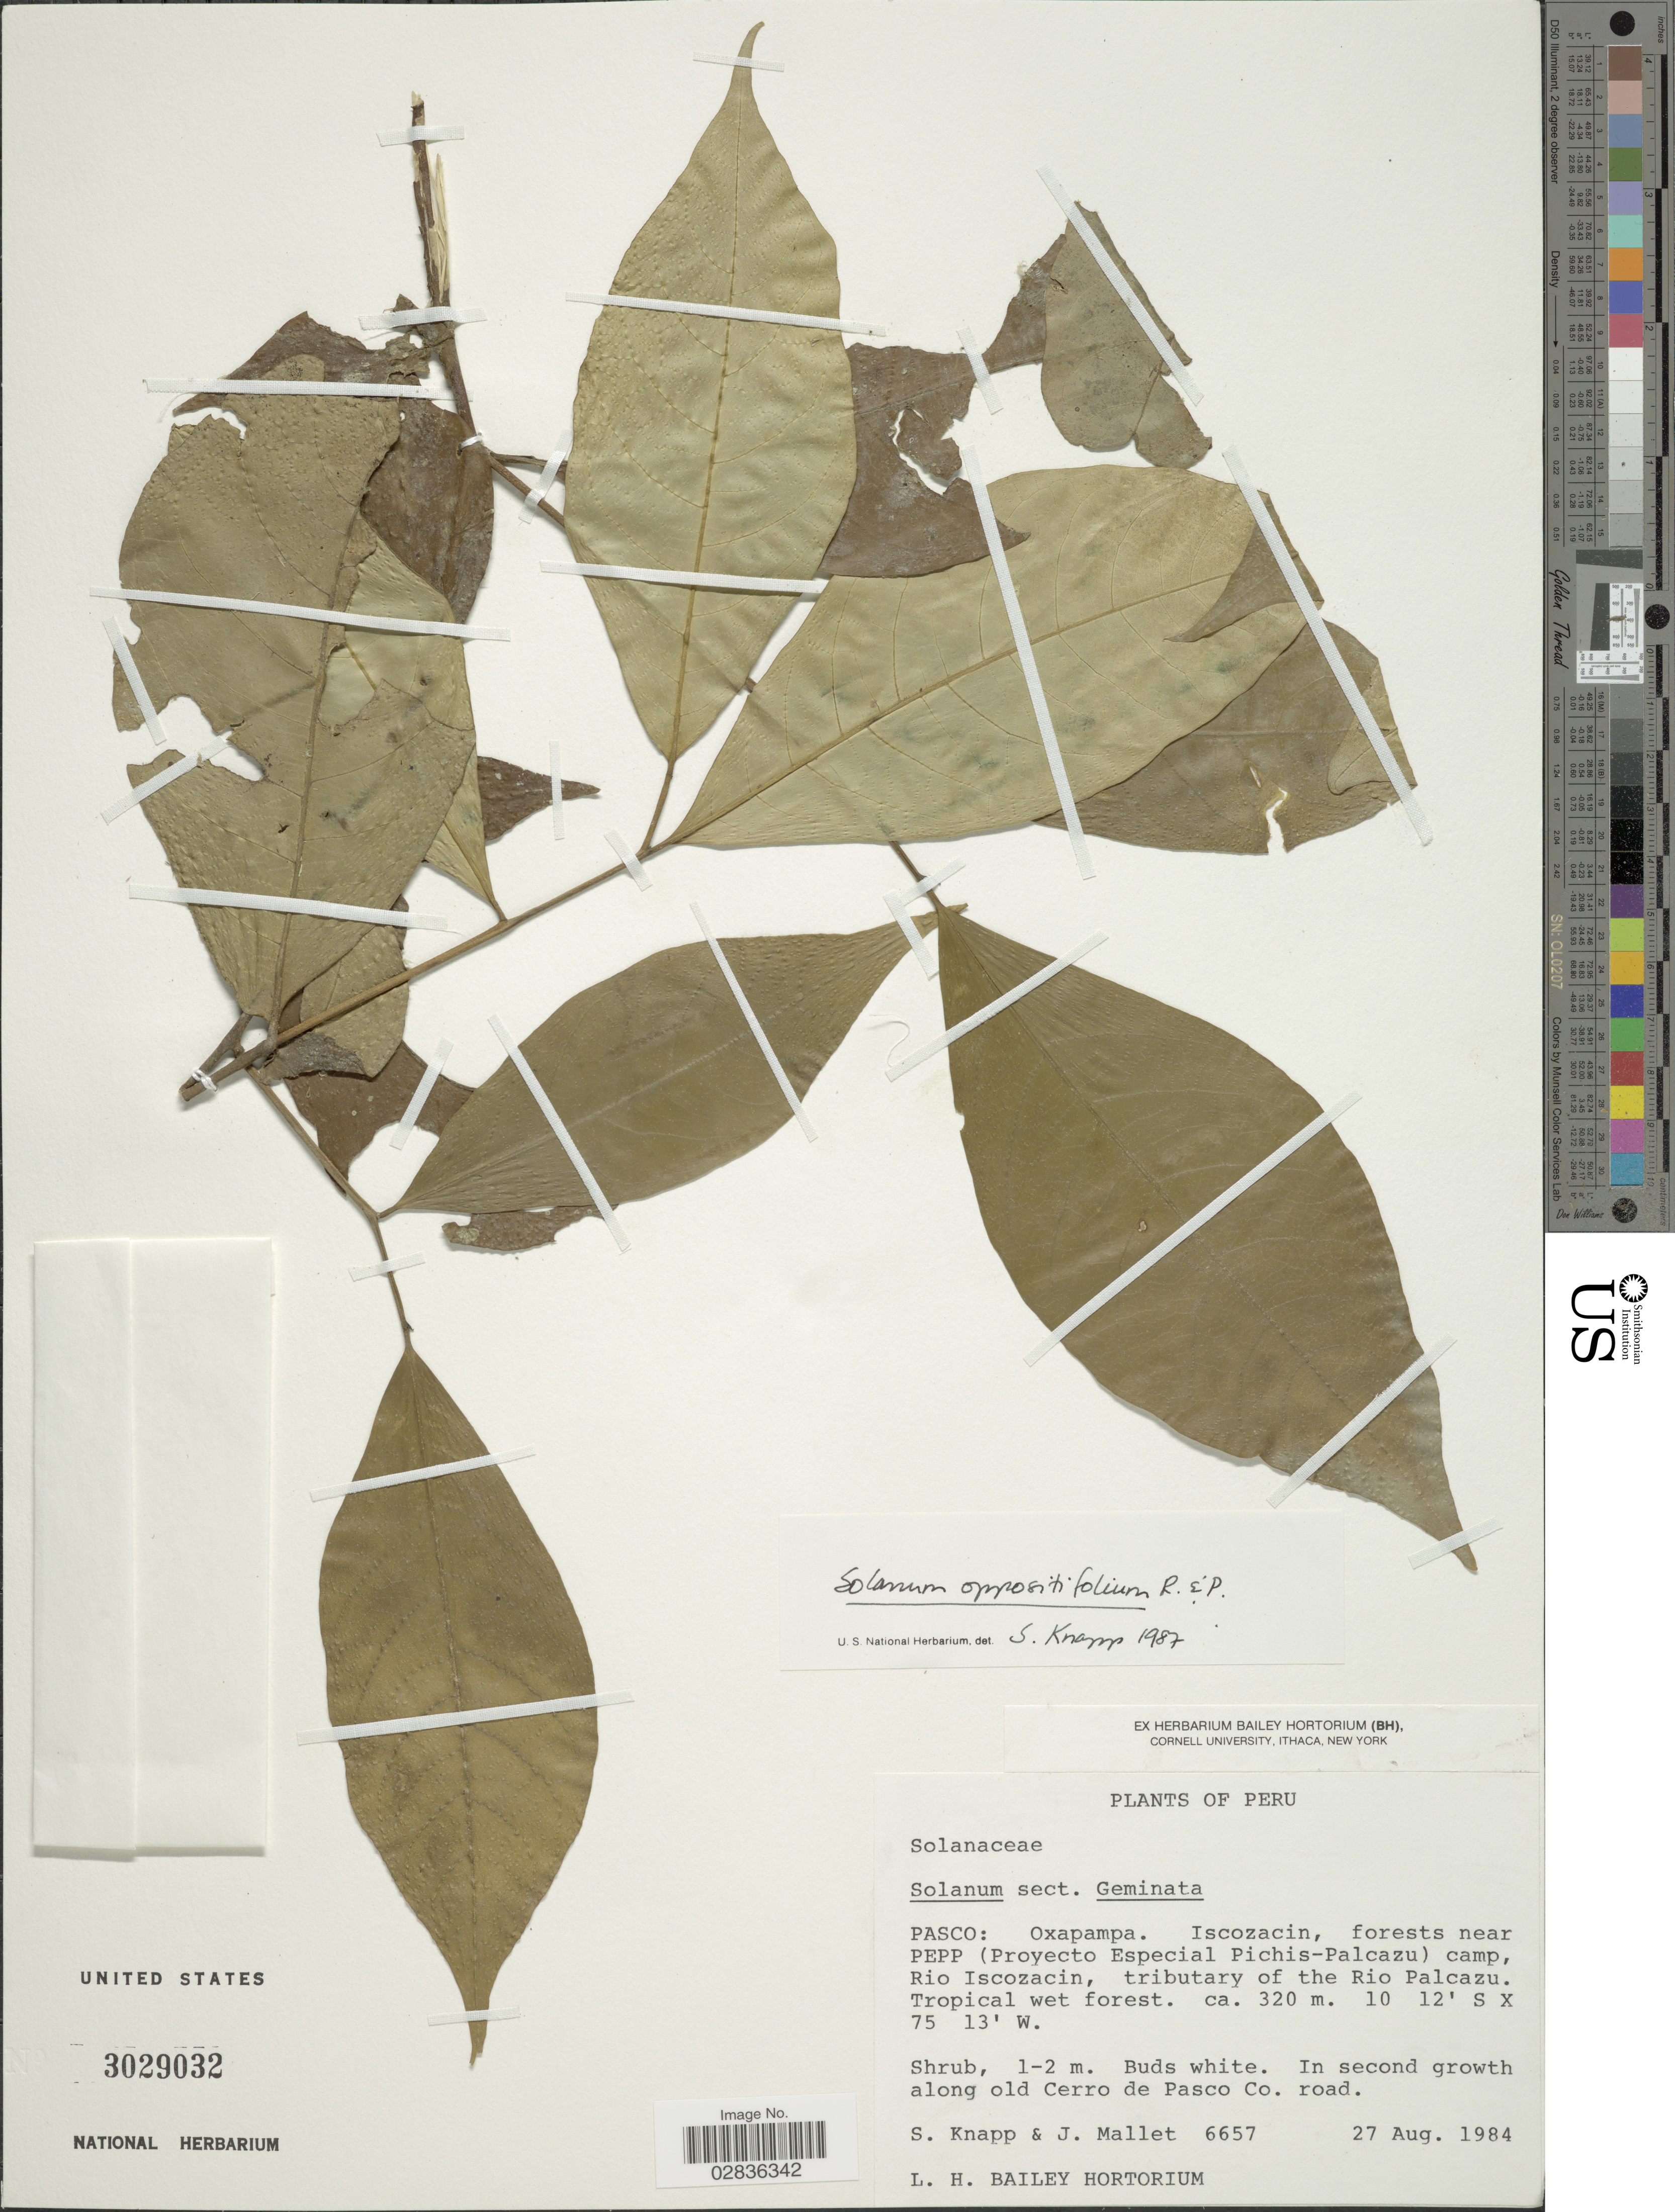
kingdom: Plantae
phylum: Tracheophyta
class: Magnoliopsida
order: Solanales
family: Solanaceae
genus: Solanum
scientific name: Solanum oppositifolium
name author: Ruiz & Pav.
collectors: S. Knapp & J. Mallet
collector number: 6657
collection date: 1984-08-27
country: Peru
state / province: Pasco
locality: Pasco: Oxapampa. Iscozacin, forests near Pepp (Proyecto Especial Pichis-Palcazu) camp, Rio Iscozacin, tributary of the Rio Palcazu.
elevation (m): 320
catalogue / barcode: US 3029032